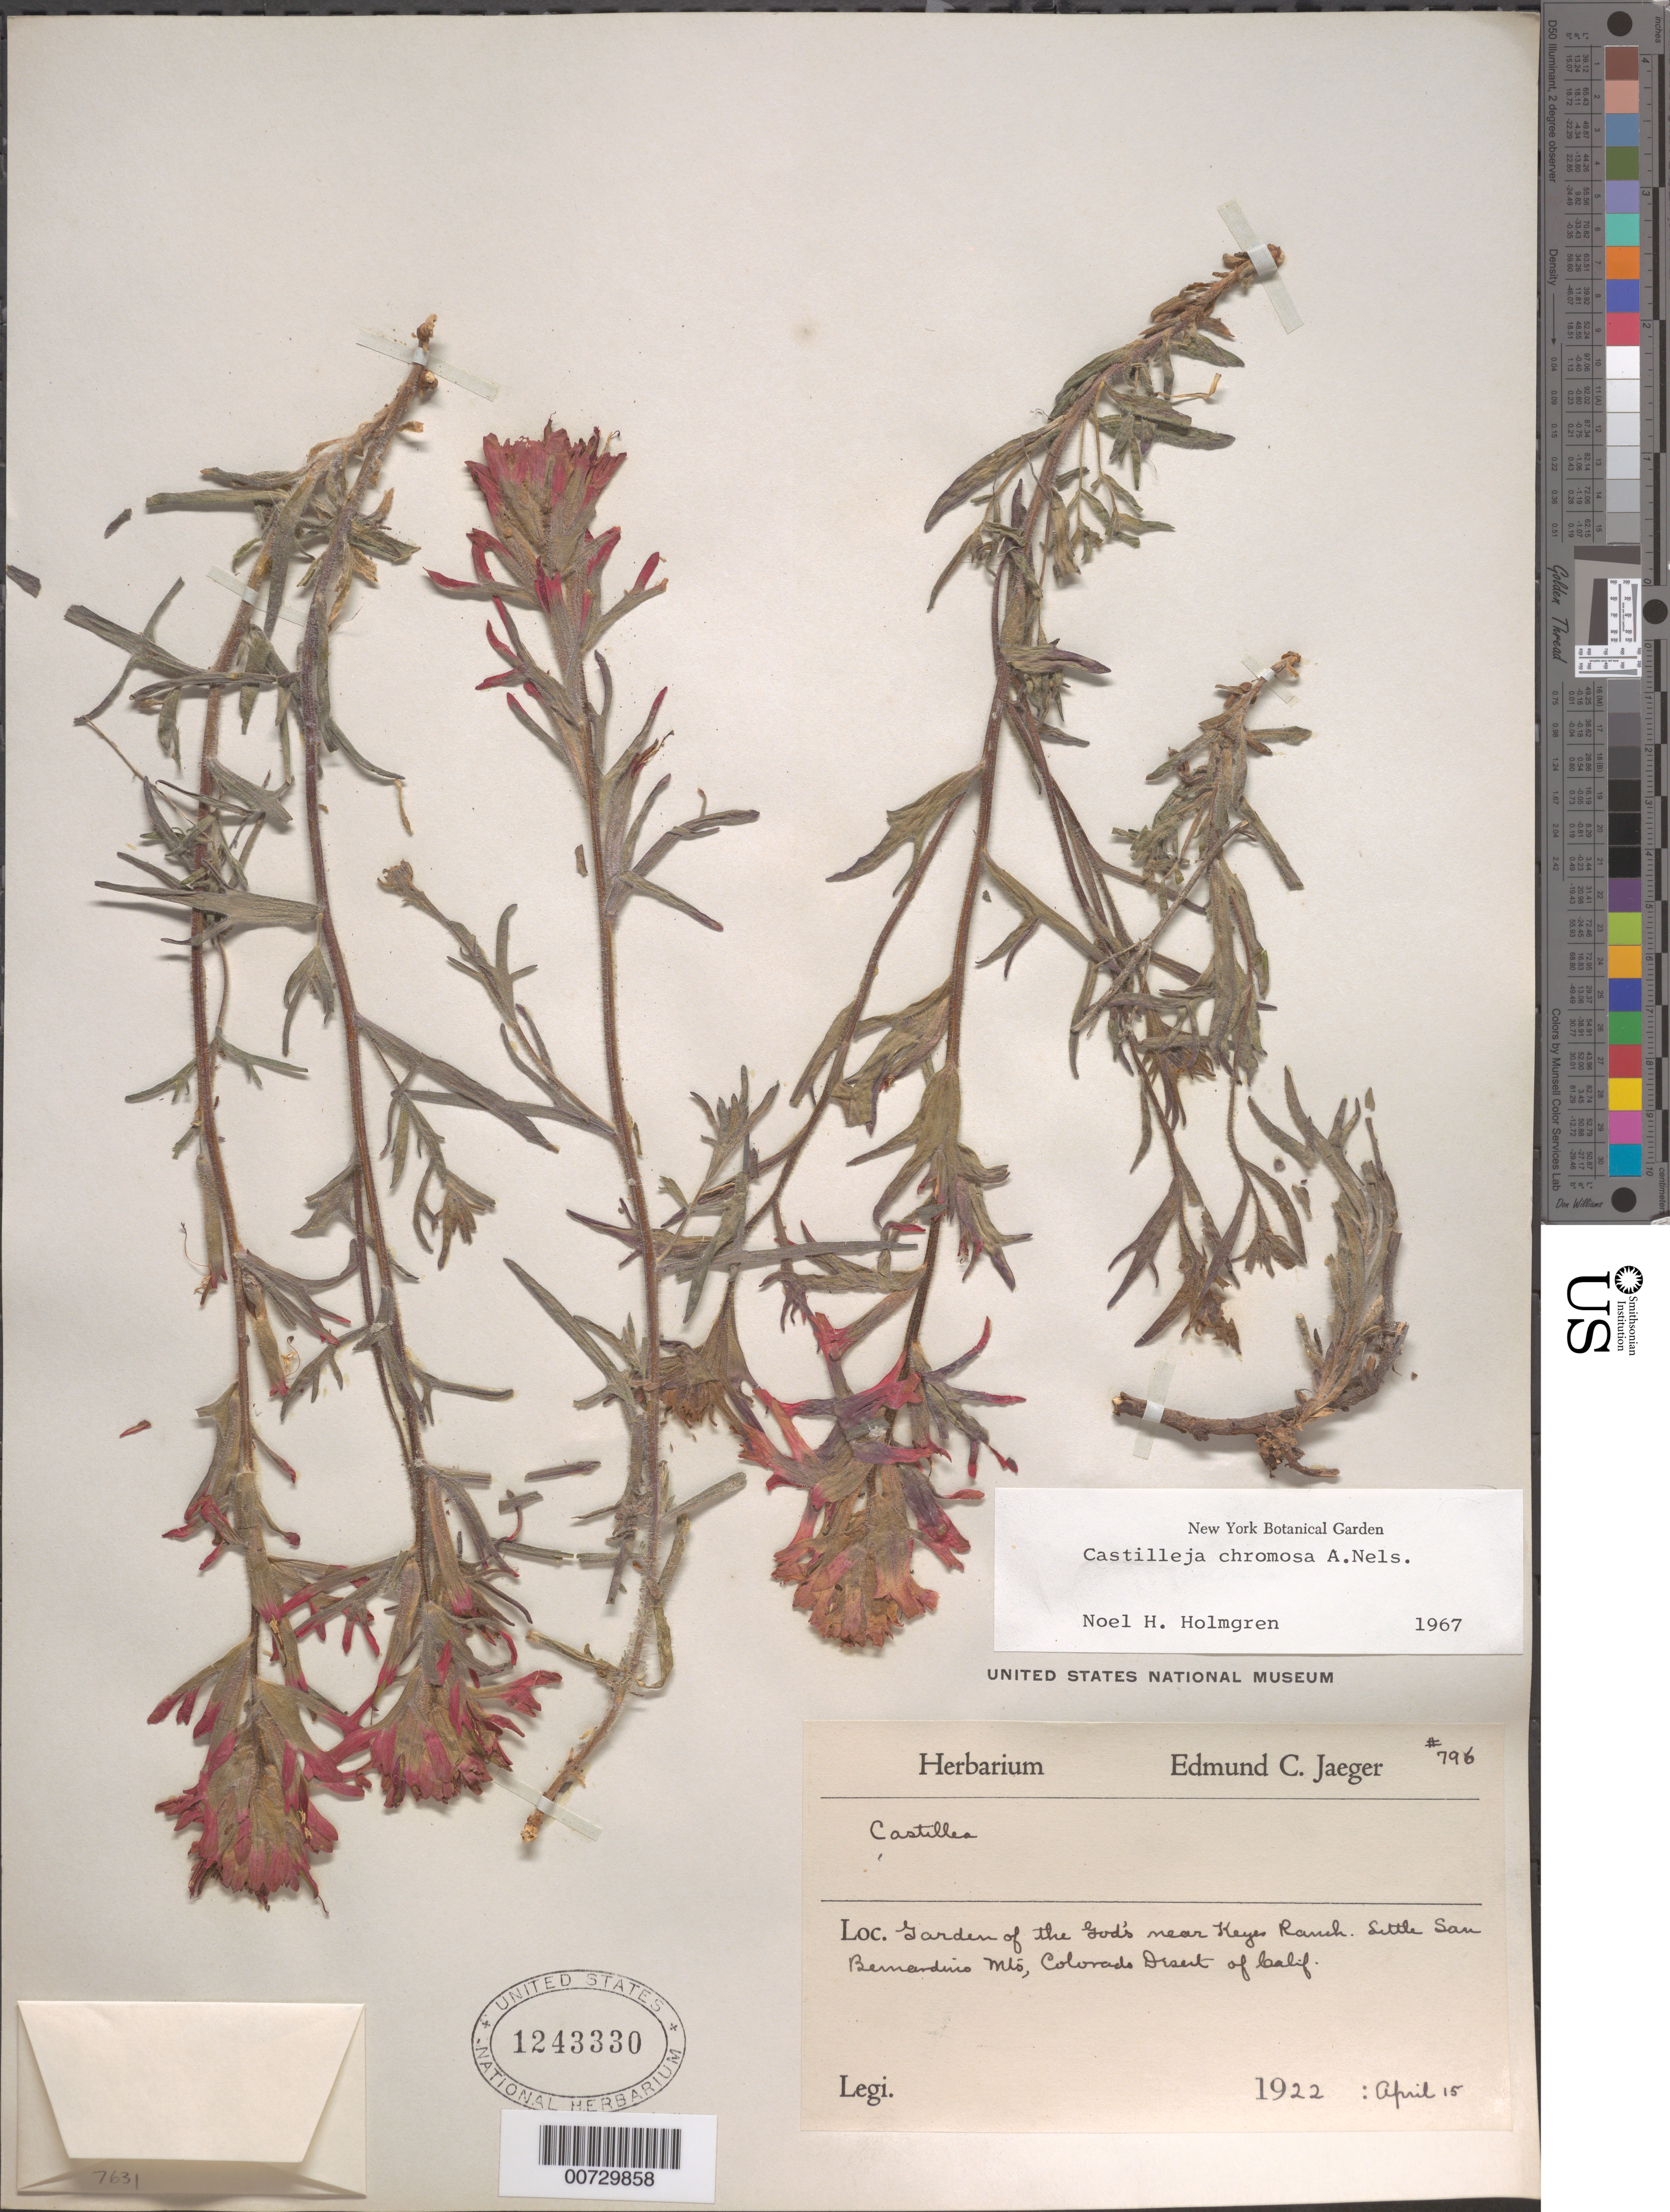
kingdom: Plantae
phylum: Tracheophyta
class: Magnoliopsida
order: Lamiales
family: Orobanchaceae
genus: Castilleja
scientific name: Castilleja chromosa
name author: A. Nelson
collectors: E. Jaeger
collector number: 796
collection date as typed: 15 Apr 1922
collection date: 1922-04-15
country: United States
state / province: California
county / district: Riverside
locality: Garden of the God's. San Bernardino Mts. Colorado Desert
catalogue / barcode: US 1243330